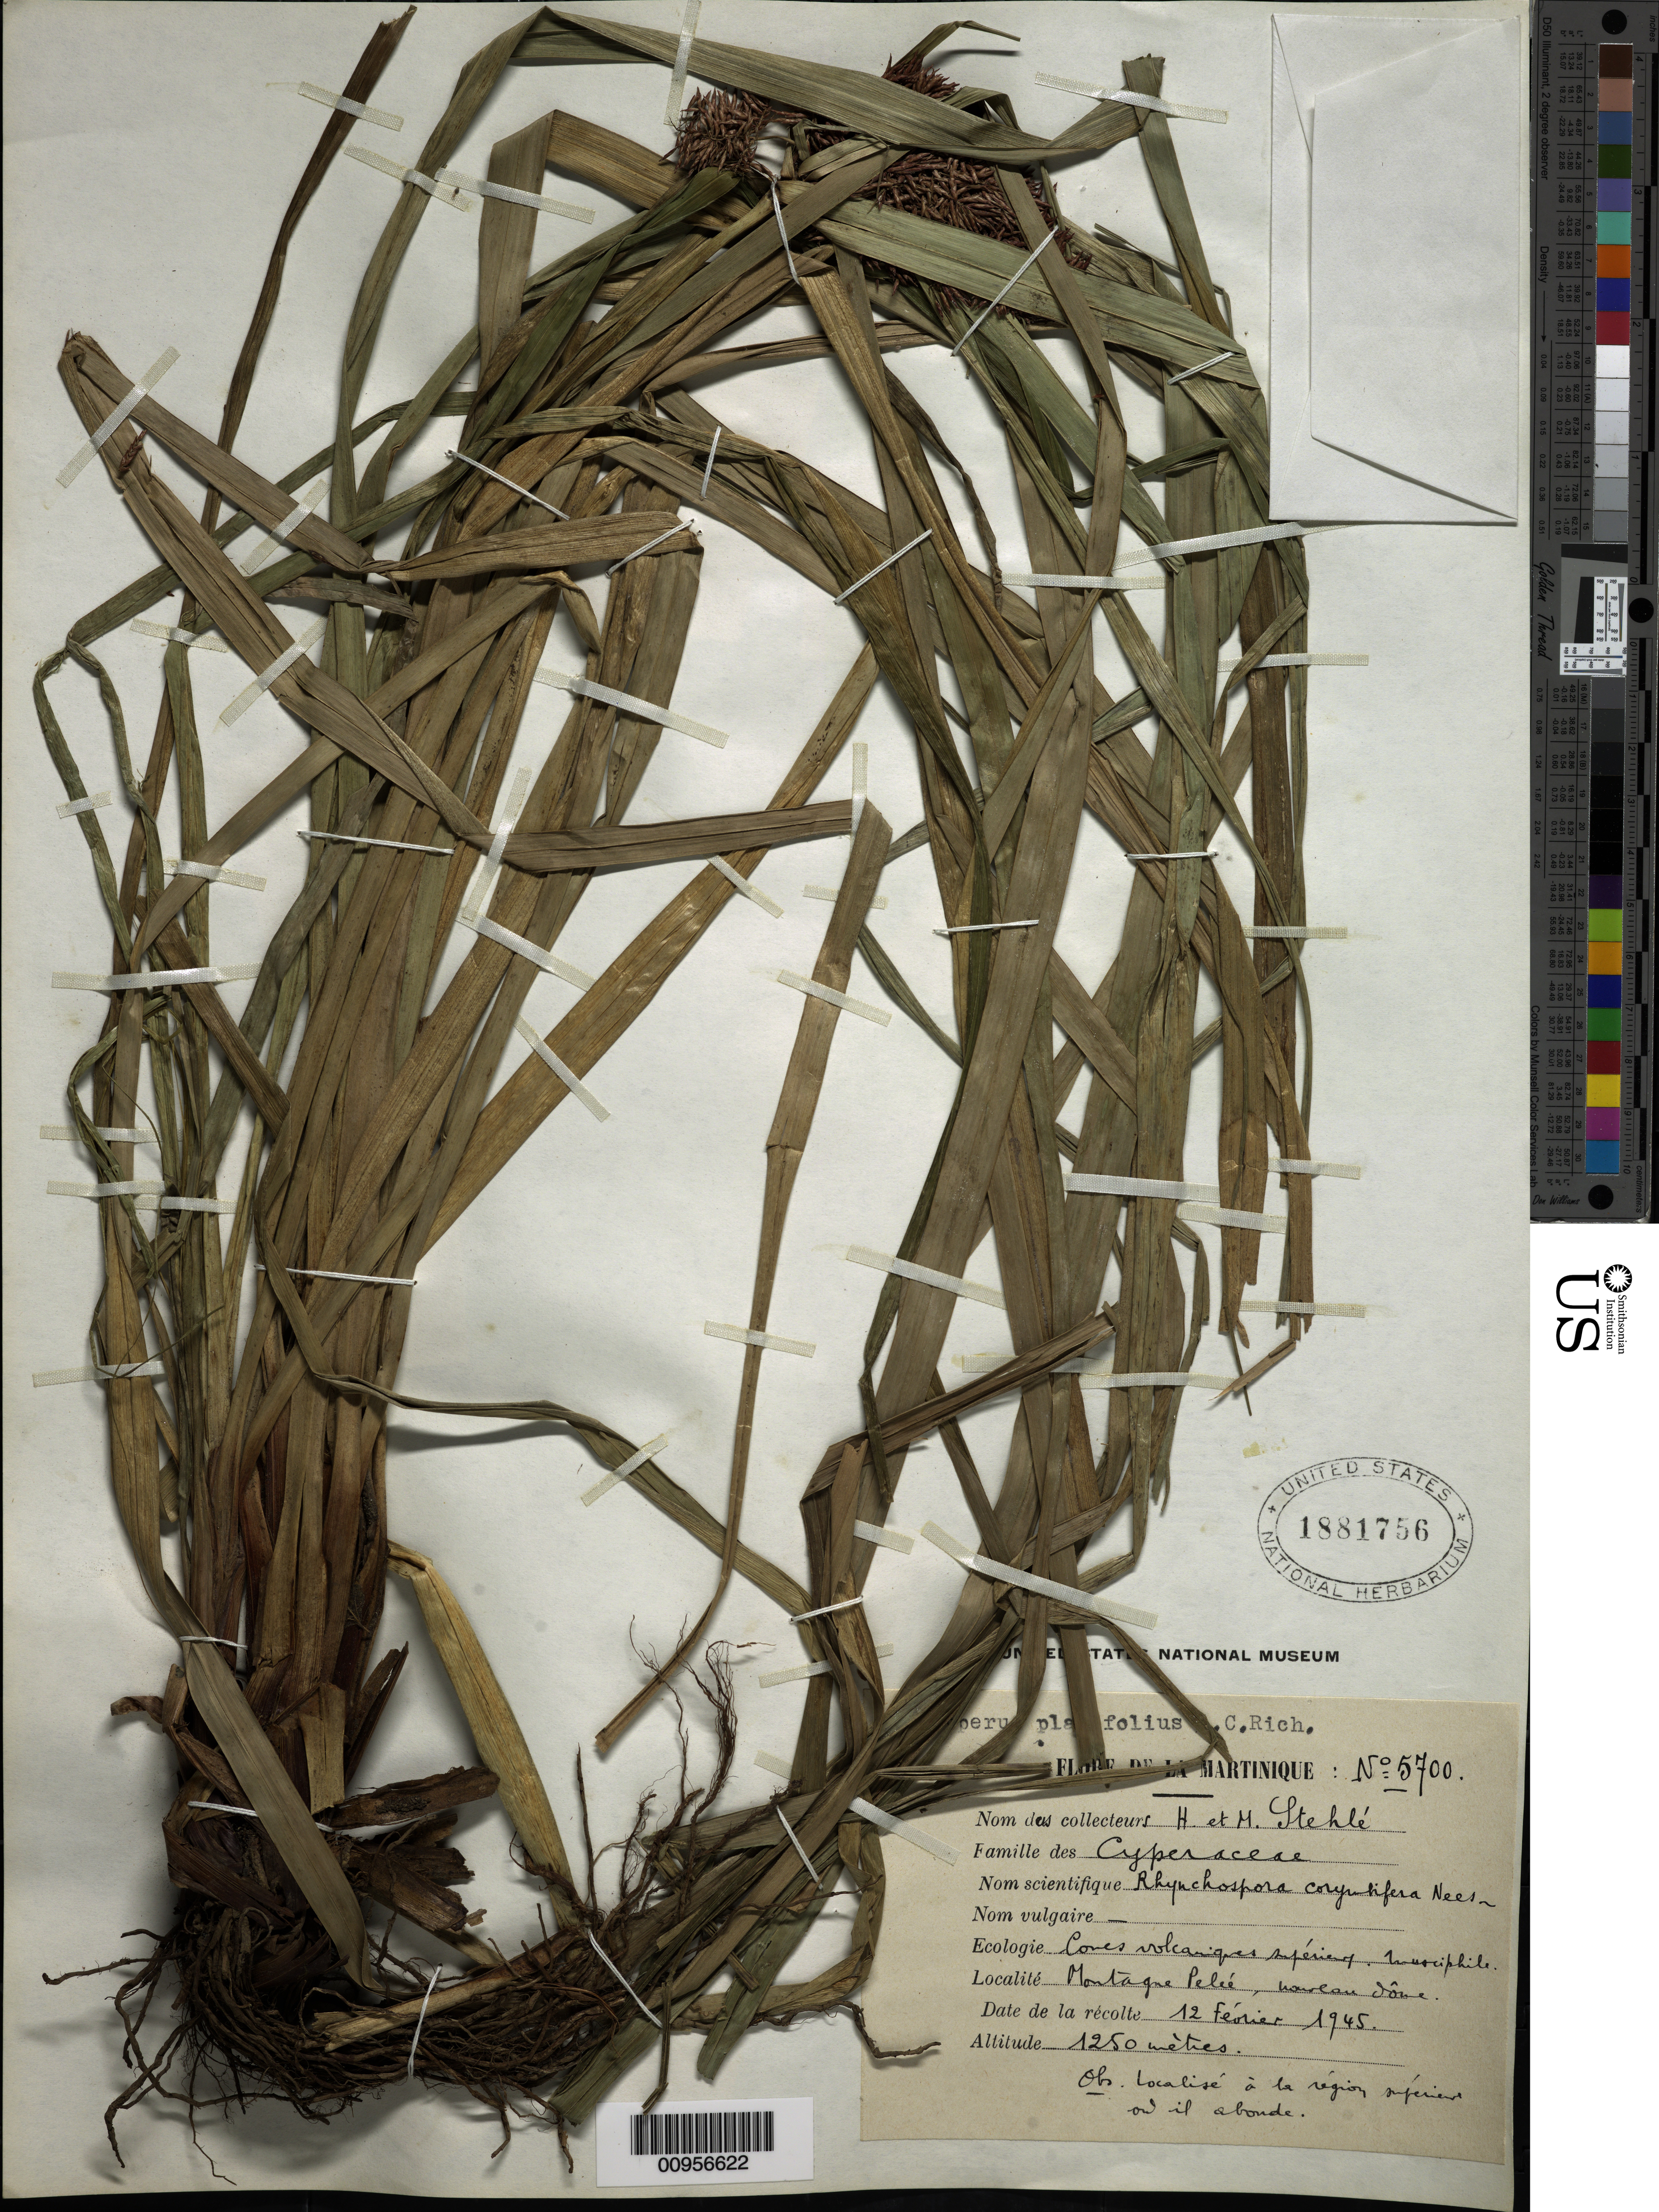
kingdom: Plantae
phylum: Tracheophyta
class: Liliopsida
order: Poales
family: Cyperaceae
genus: Cyperus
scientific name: Cyperus planifolius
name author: Rich.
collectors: H. Stehlé & M. Stehlé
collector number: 5700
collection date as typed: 12 Feb 1945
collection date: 1945-02-12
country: Martinique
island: Martinique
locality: Montagne Peleé, "hourlau dône"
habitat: "Coves volcaniques supéerieux, …phile"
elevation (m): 1250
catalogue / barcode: US 1881756